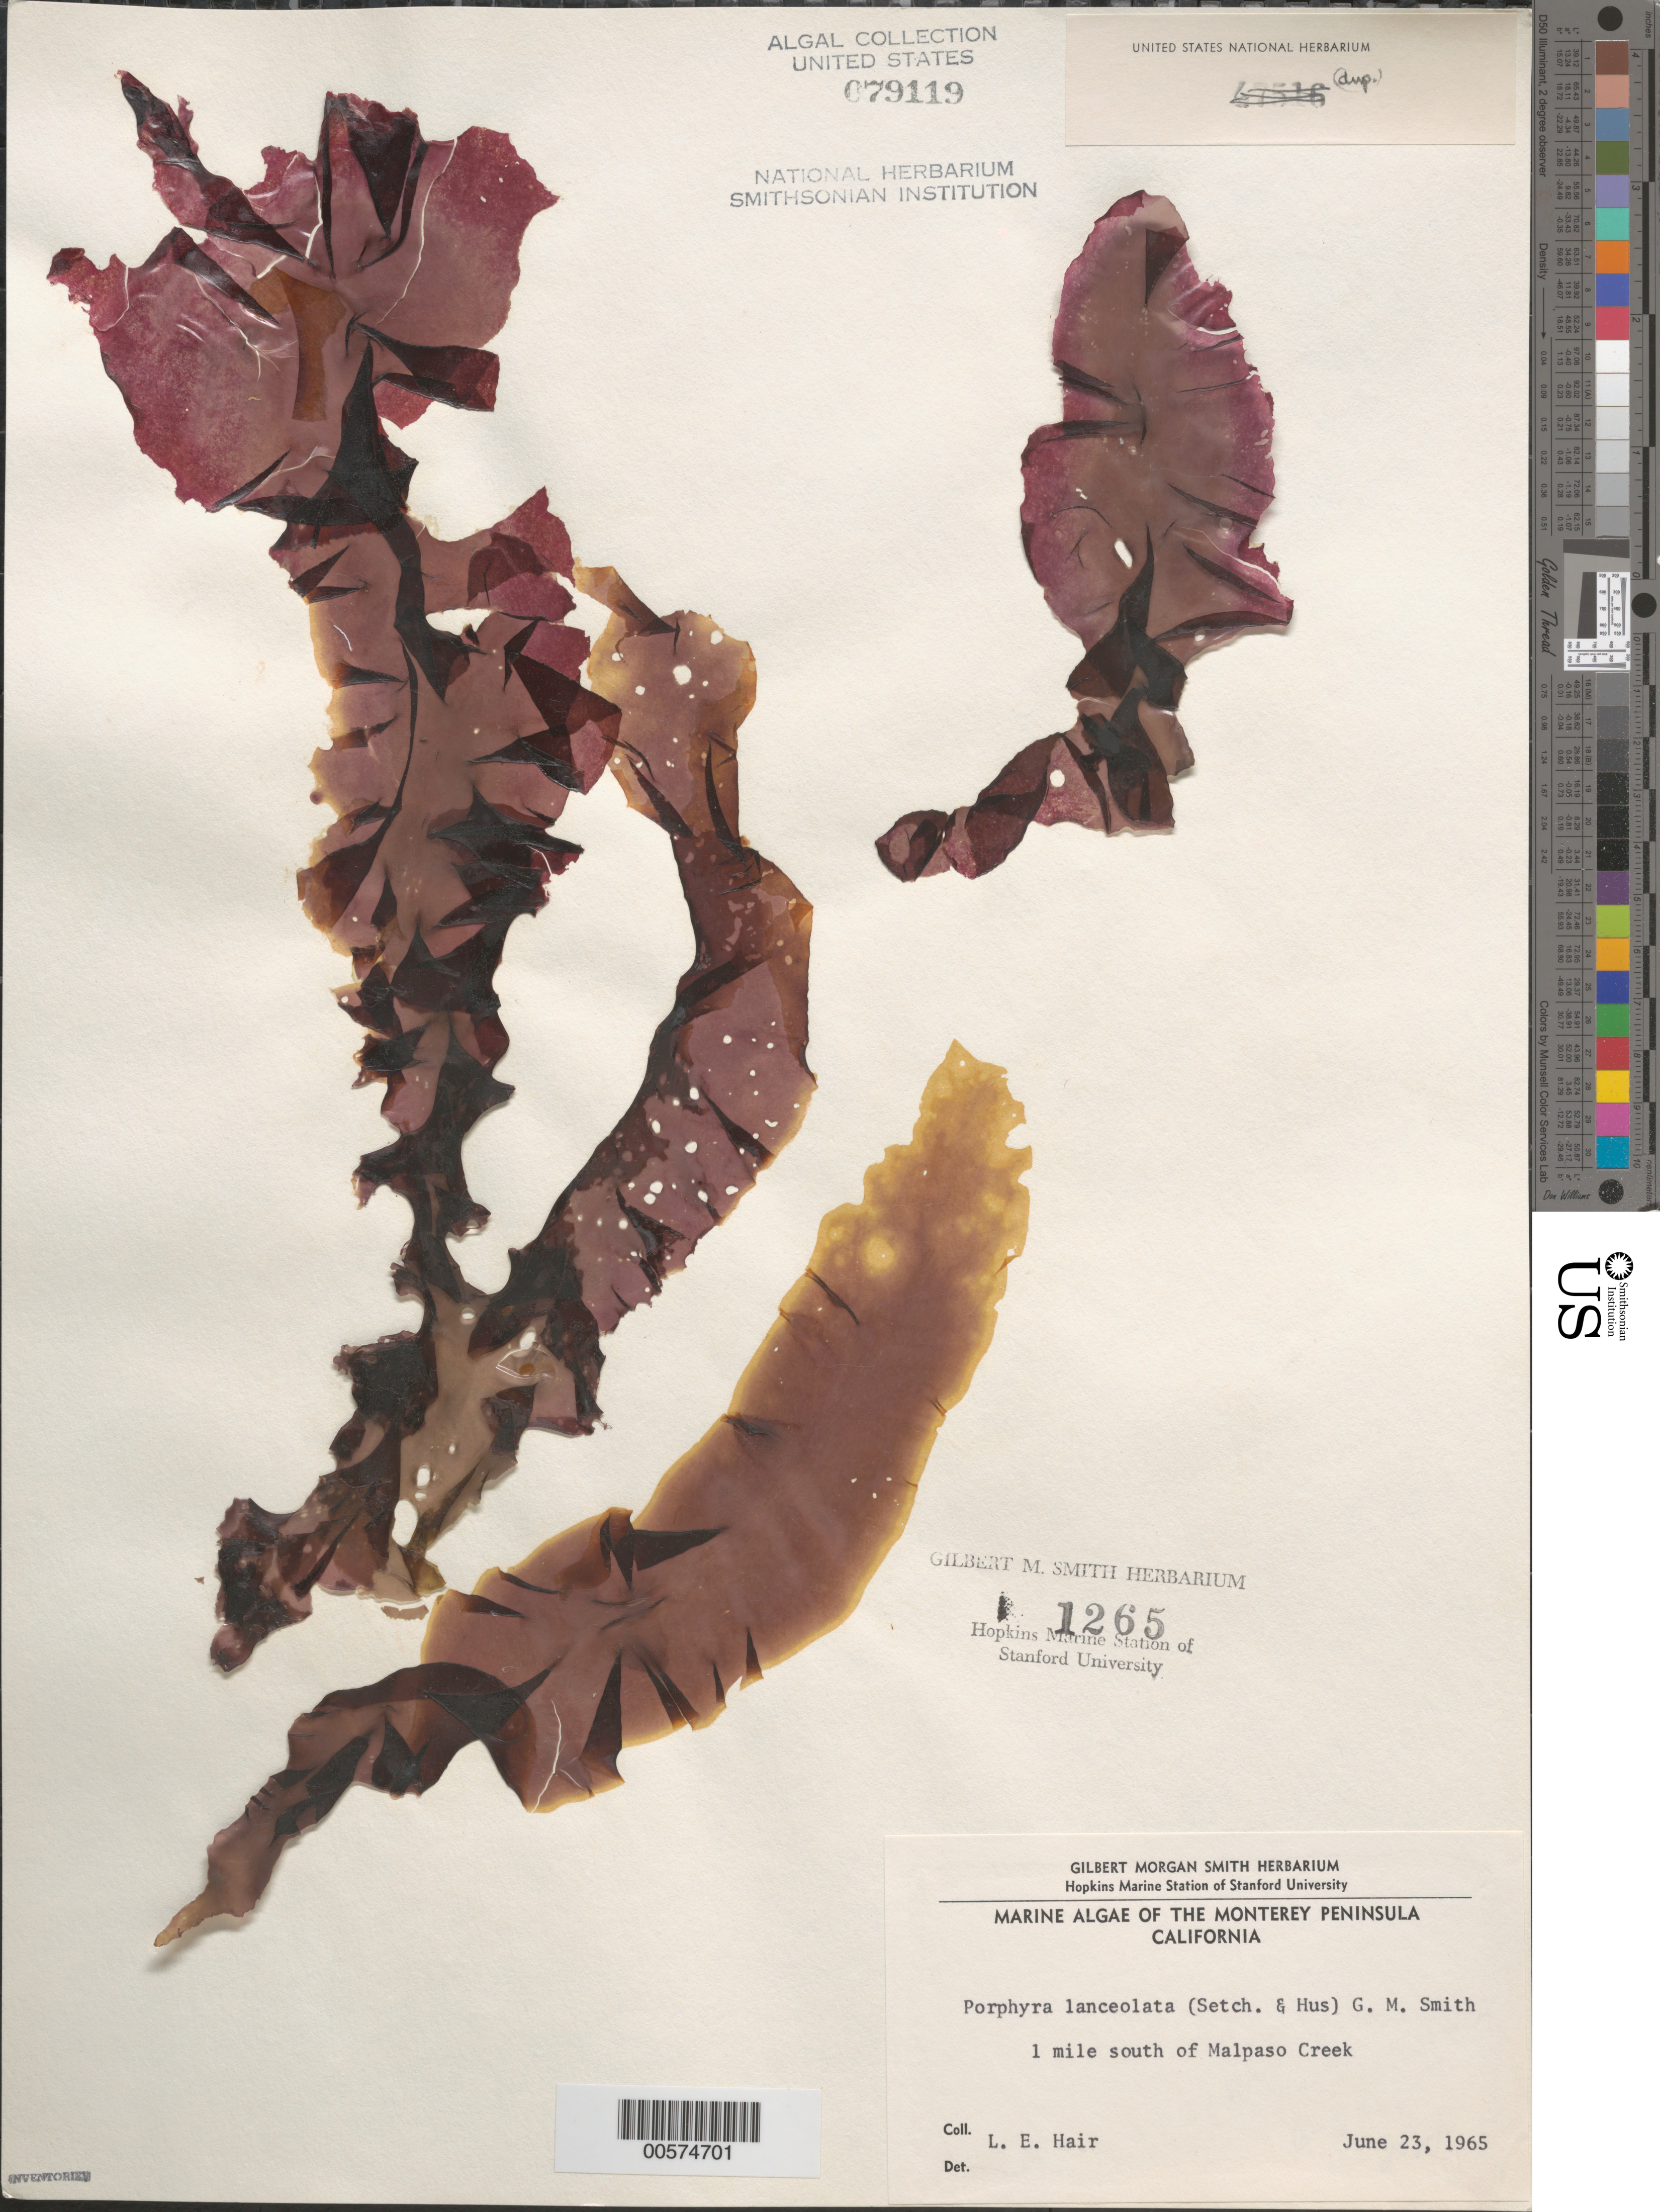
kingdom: Plantae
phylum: Rhodophyta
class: Bangiophyceae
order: Bangiales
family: Bangiaceae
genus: Pyropia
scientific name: Pyropia lanceolata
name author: (Setchell & Hus) S.C. Lindstrom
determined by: Algae name updating Project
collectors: L. Hair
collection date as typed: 23 Jun 1965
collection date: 1965-06-23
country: United States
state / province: California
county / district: Monterey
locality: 1 mile south of Malpaso Creek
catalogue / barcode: US 79119